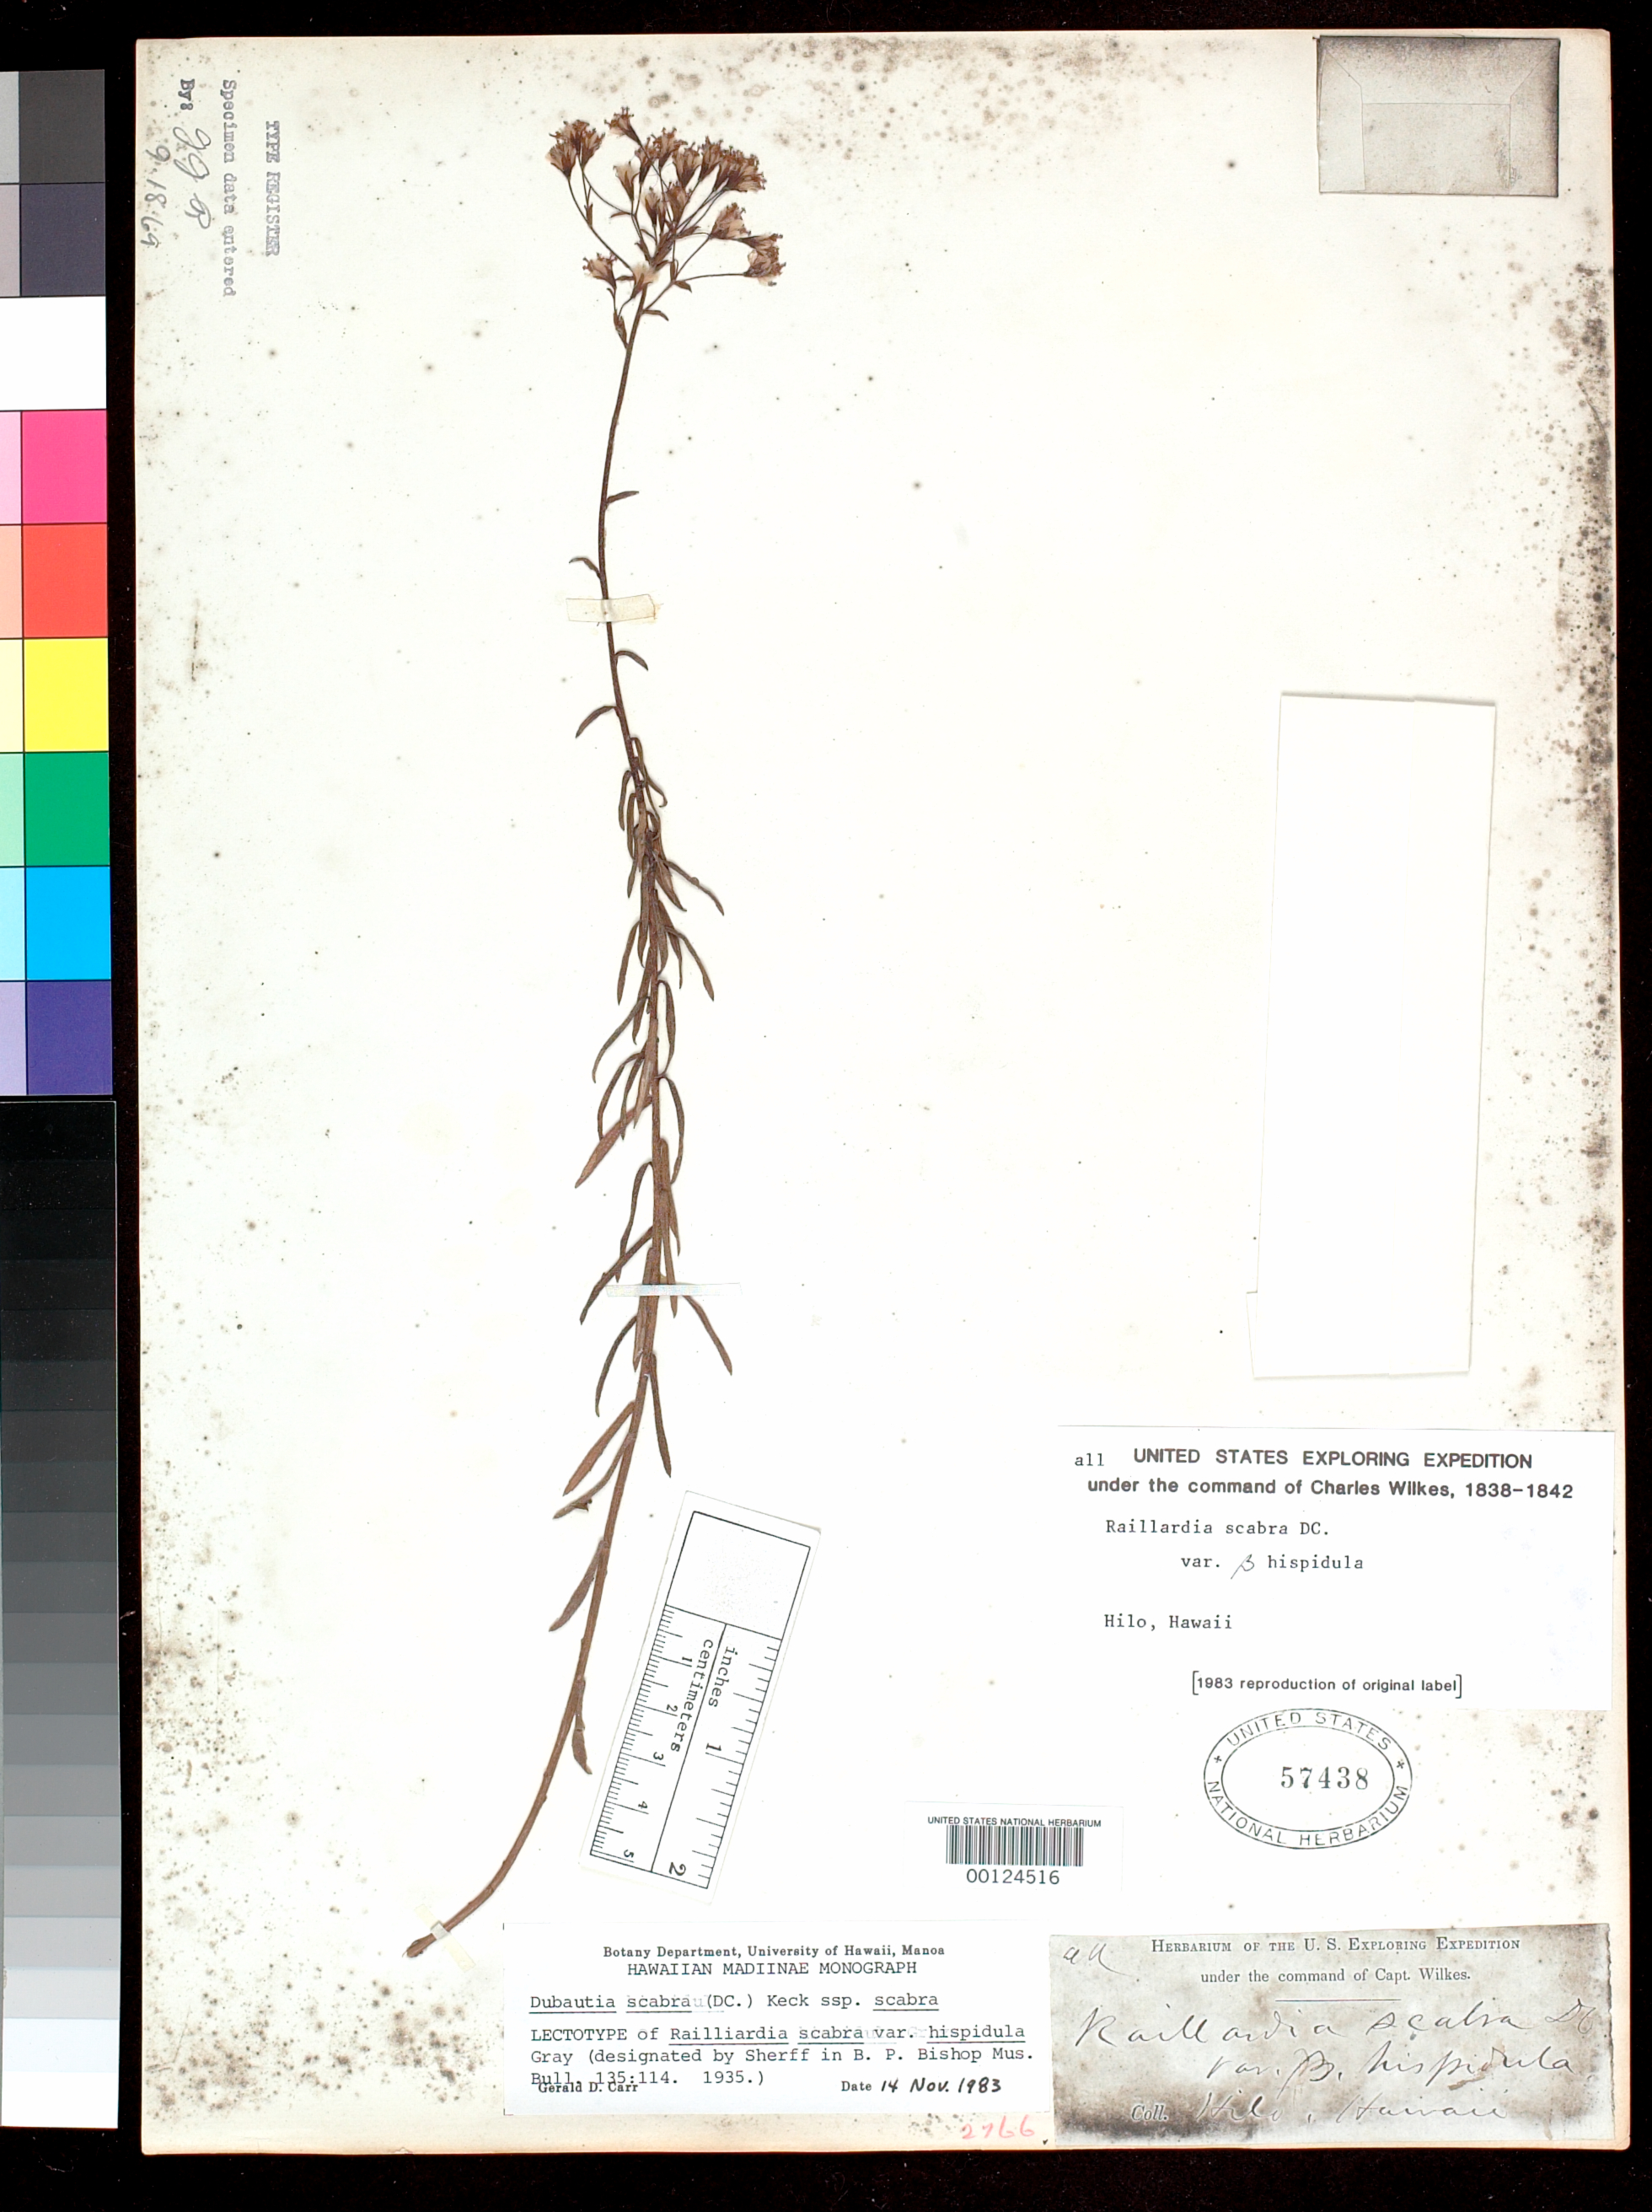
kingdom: Plantae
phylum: Tracheophyta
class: Magnoliopsida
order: Asterales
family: Asteraceae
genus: Railliardia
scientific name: Railliardia scabra var. hispidula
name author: A. Gray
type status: Lectotype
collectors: Wilkes Explor. Exped.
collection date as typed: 1838 to -- --- 1842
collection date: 1838/1842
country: United States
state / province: Hawaii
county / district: Hawaii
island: Hawaii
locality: Hilo.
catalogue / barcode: US 57438